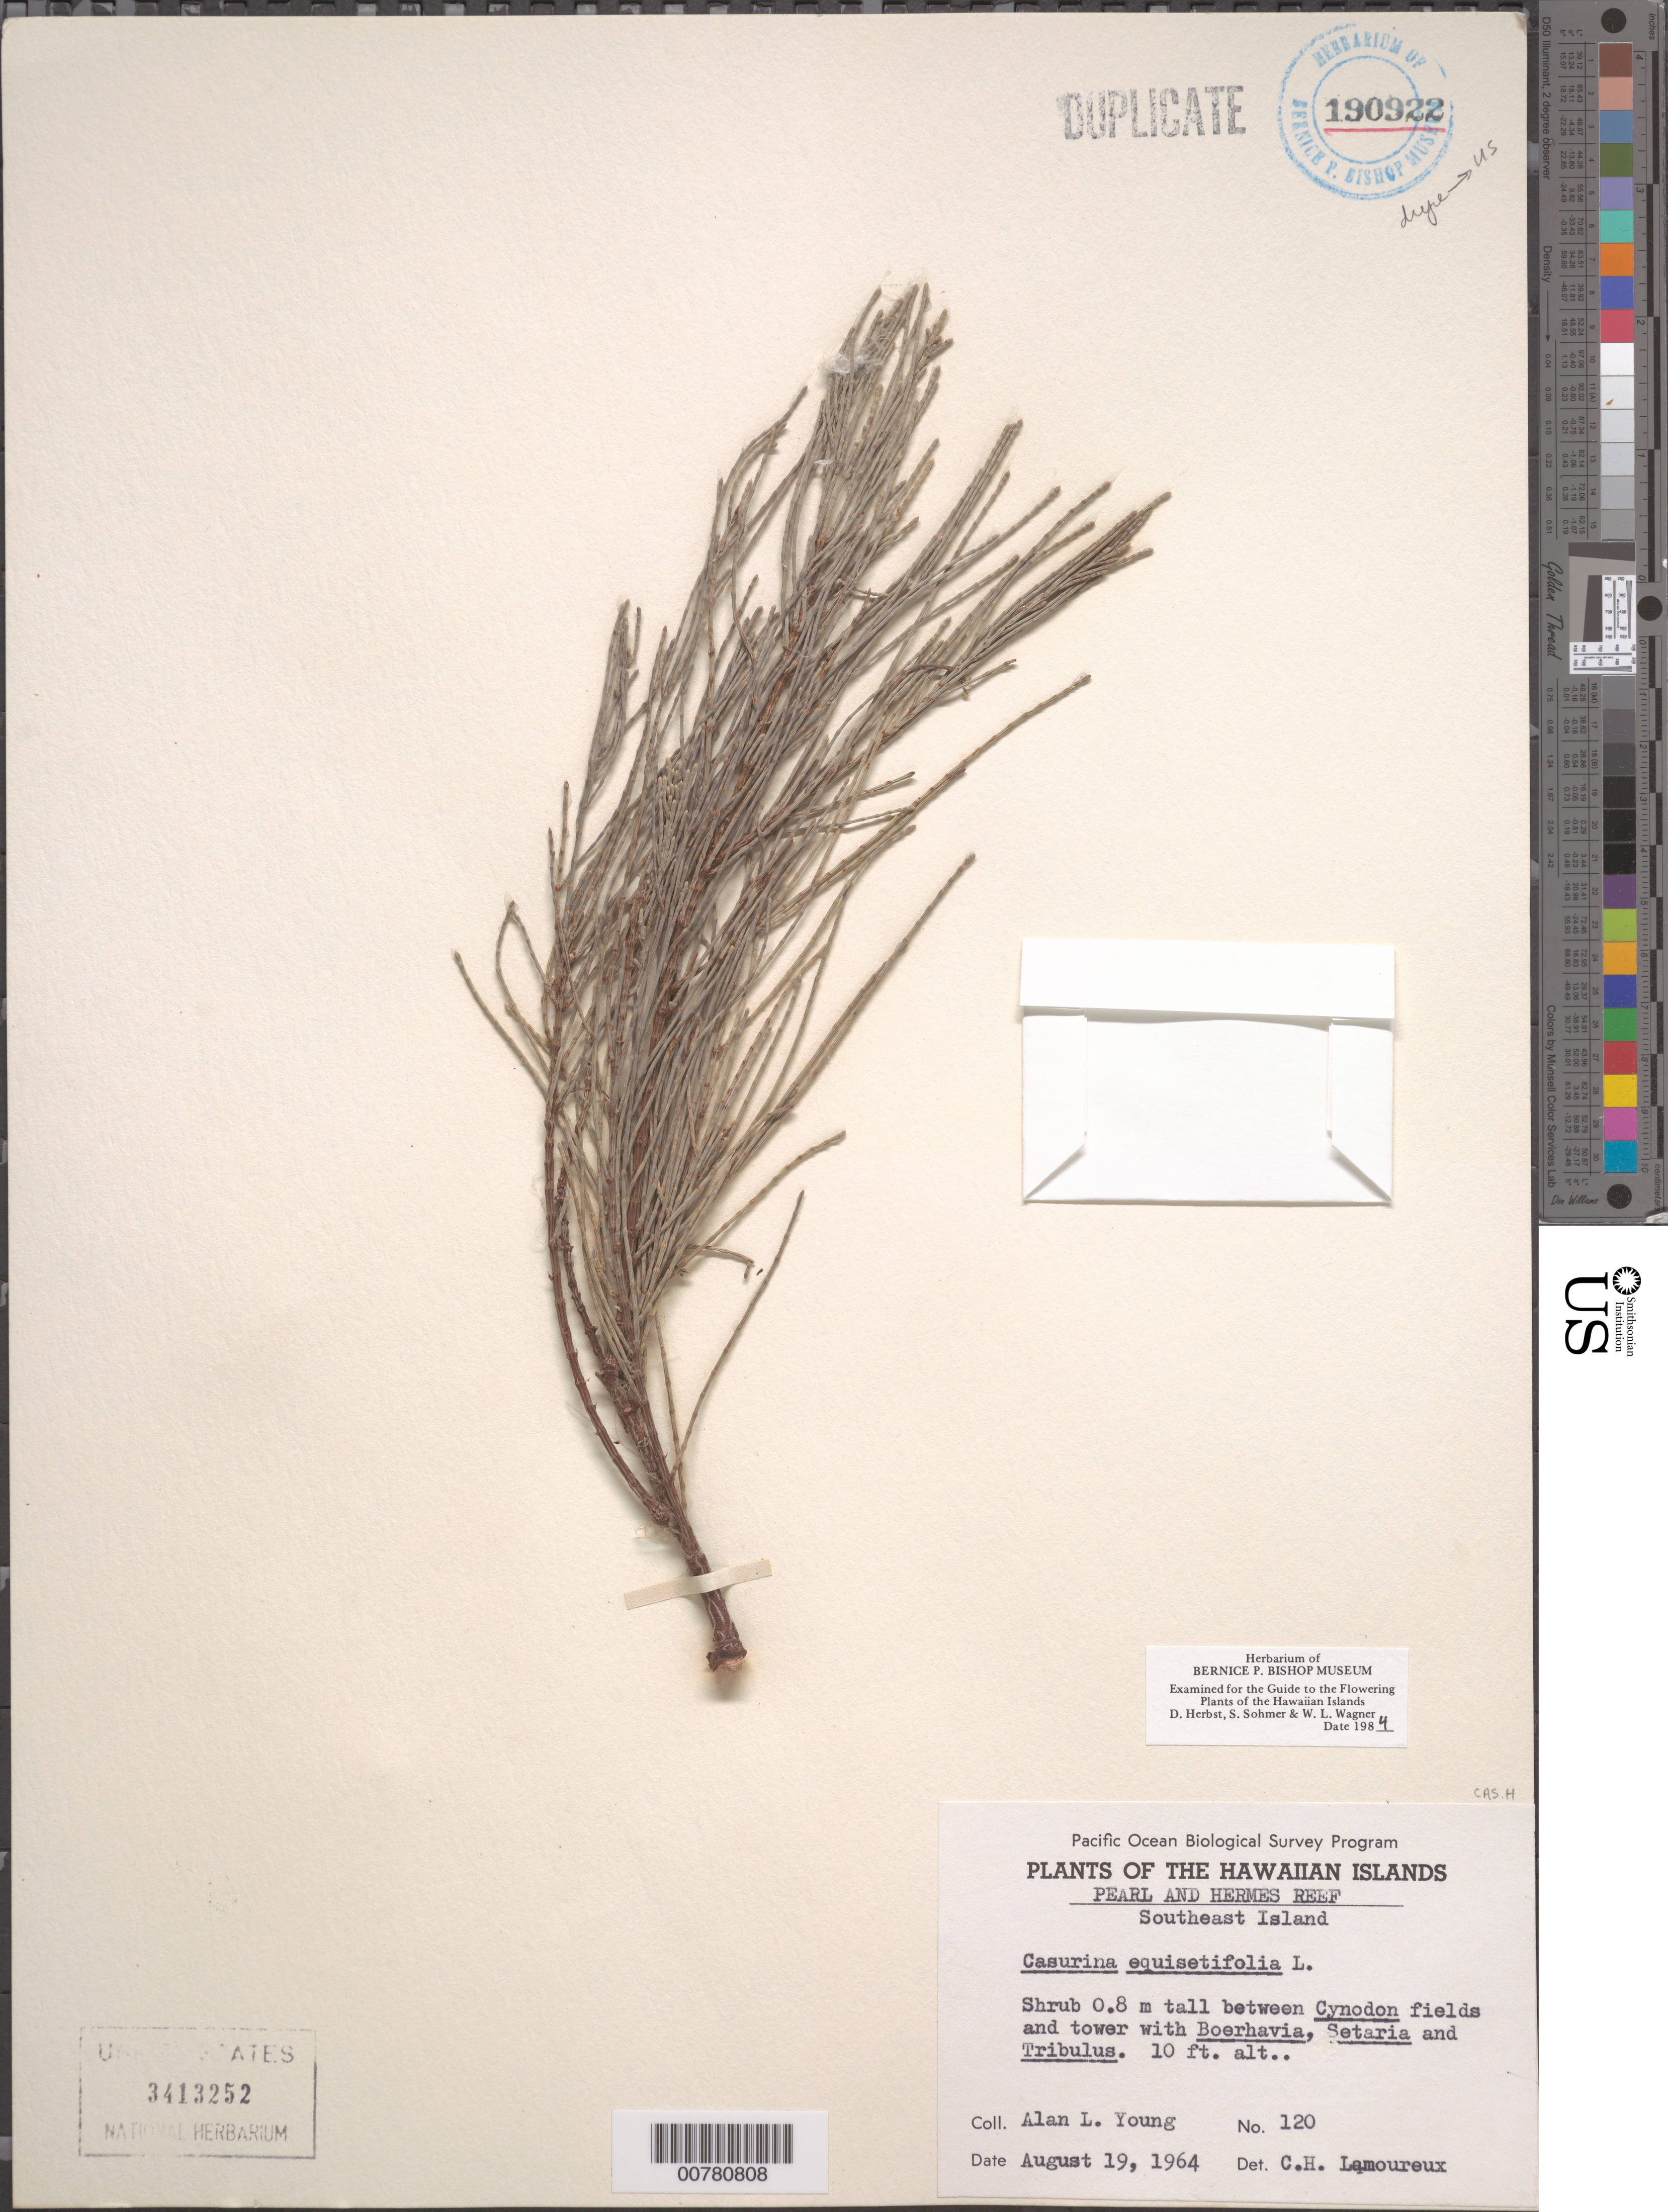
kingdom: Plantae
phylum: Tracheophyta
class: Magnoliopsida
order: Fagales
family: Casuarinaceae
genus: Casuarina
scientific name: Casuarina equisetifolia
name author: L.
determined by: Lamoureux, C. H.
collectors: A. Young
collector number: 120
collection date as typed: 19 Aug 1964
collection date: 1964-08-19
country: United States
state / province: Hawaii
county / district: Honolulu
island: Pearl and Hermes Atoll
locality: Southeast Island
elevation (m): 3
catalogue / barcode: US 3413252